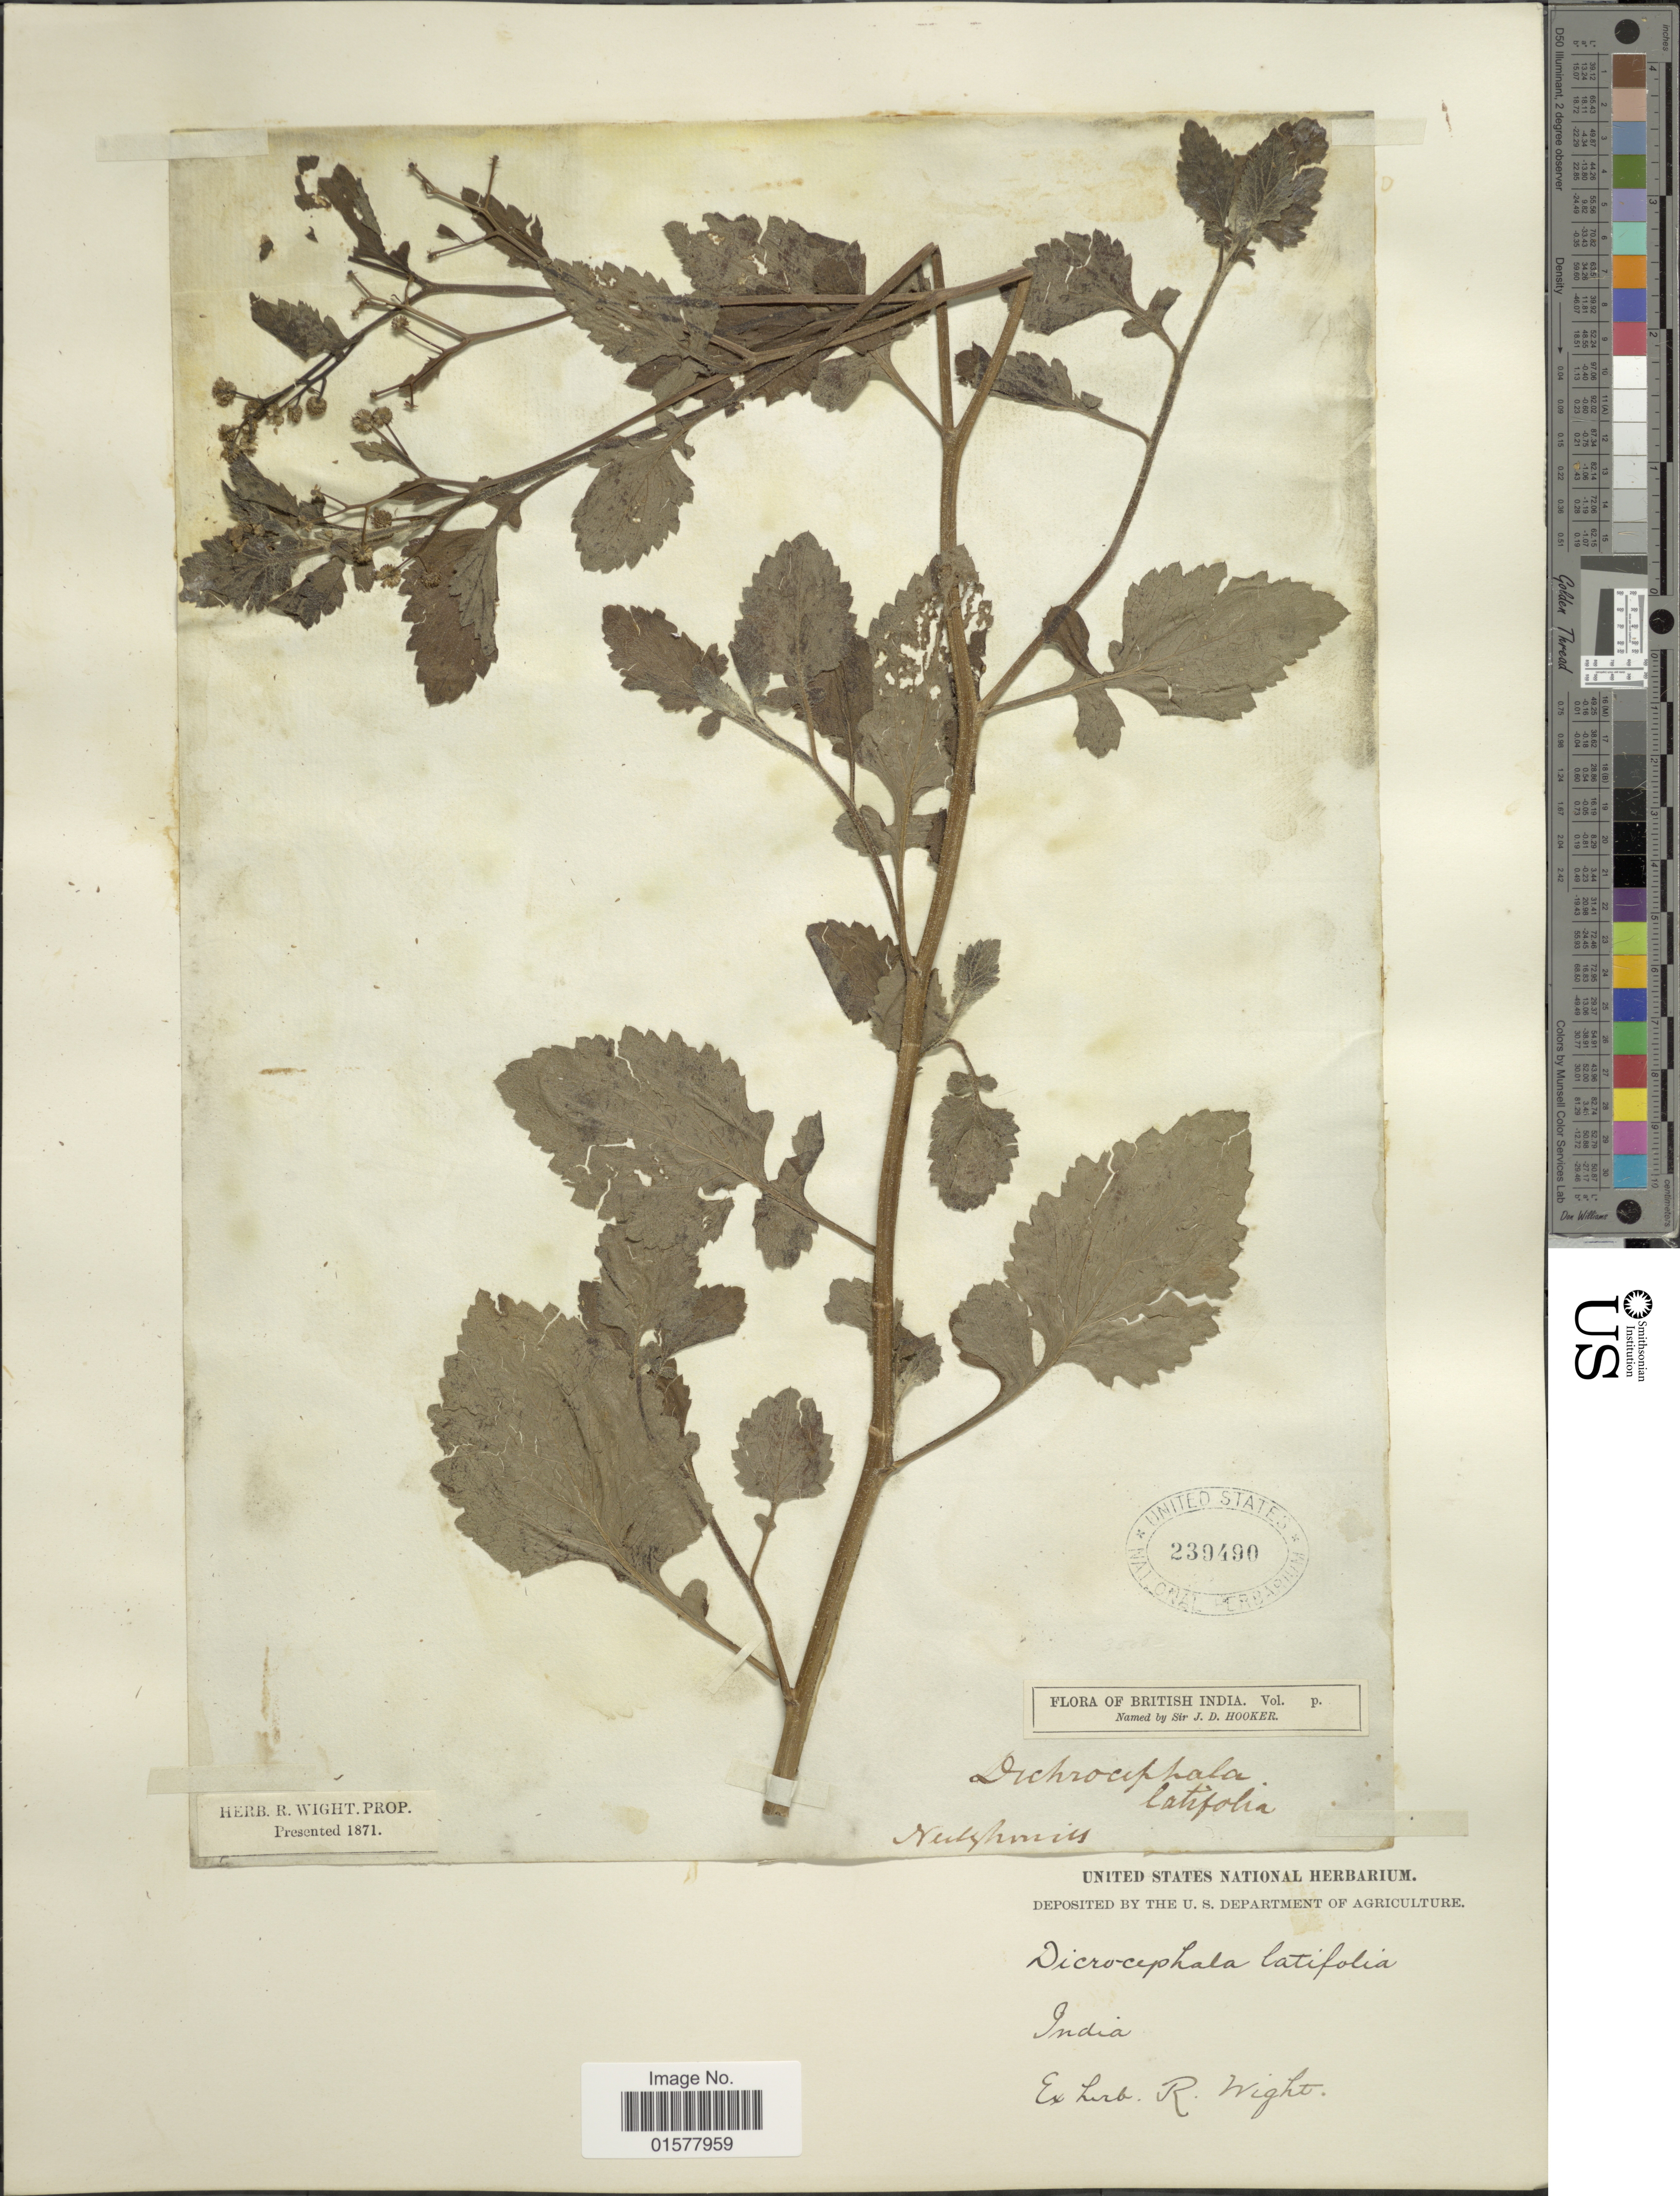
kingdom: Plantae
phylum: Tracheophyta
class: Magnoliopsida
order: Asterales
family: Asteraceae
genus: Dichrocephala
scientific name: Dichrocephala integrifolia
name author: (L. f.) Kuntze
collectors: ex Herb. Wight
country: India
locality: British India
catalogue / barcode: US 239490